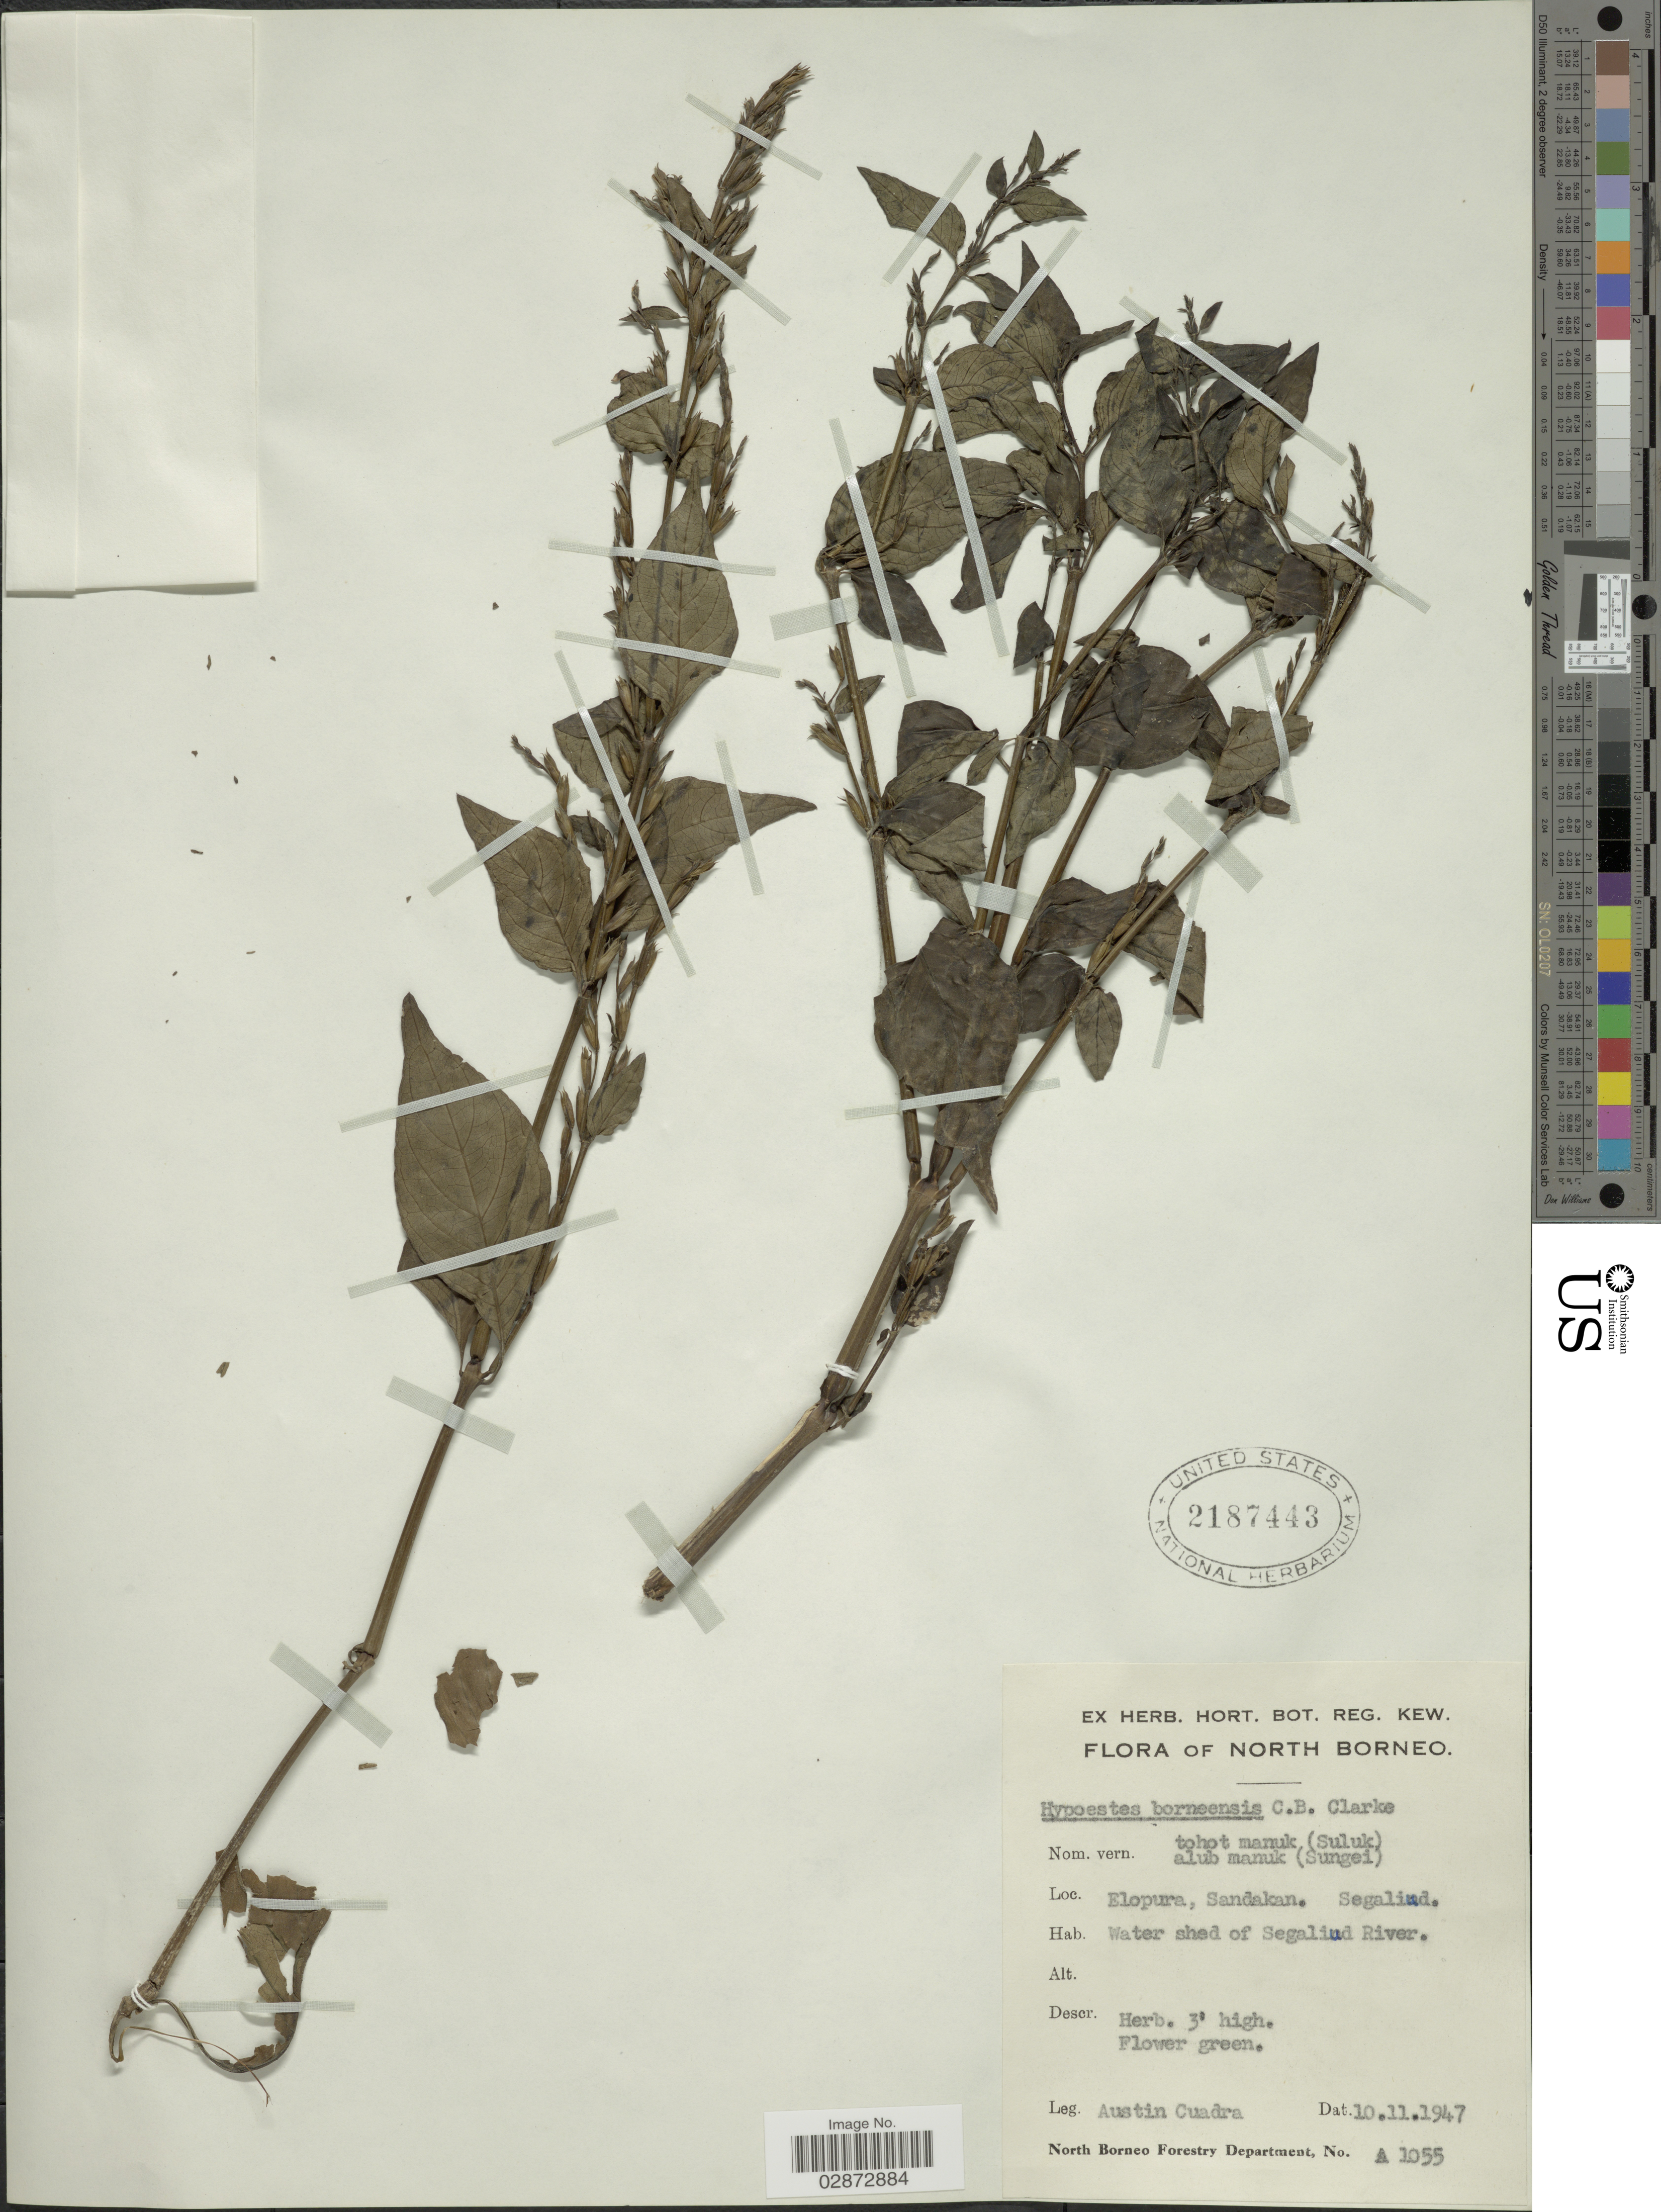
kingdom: Plantae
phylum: Tracheophyta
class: Magnoliopsida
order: Lamiales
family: Acanthaceae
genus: Hypoestes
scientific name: Hypoestes borneensis C.B. Clarke sp. nov. ined.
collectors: A. Cuadra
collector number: A1055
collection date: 1947-11-10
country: Malaysia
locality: North Borneo, Elopura, Sandakan. Segaliud, water shed of Segaliud River.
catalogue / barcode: US 2187443